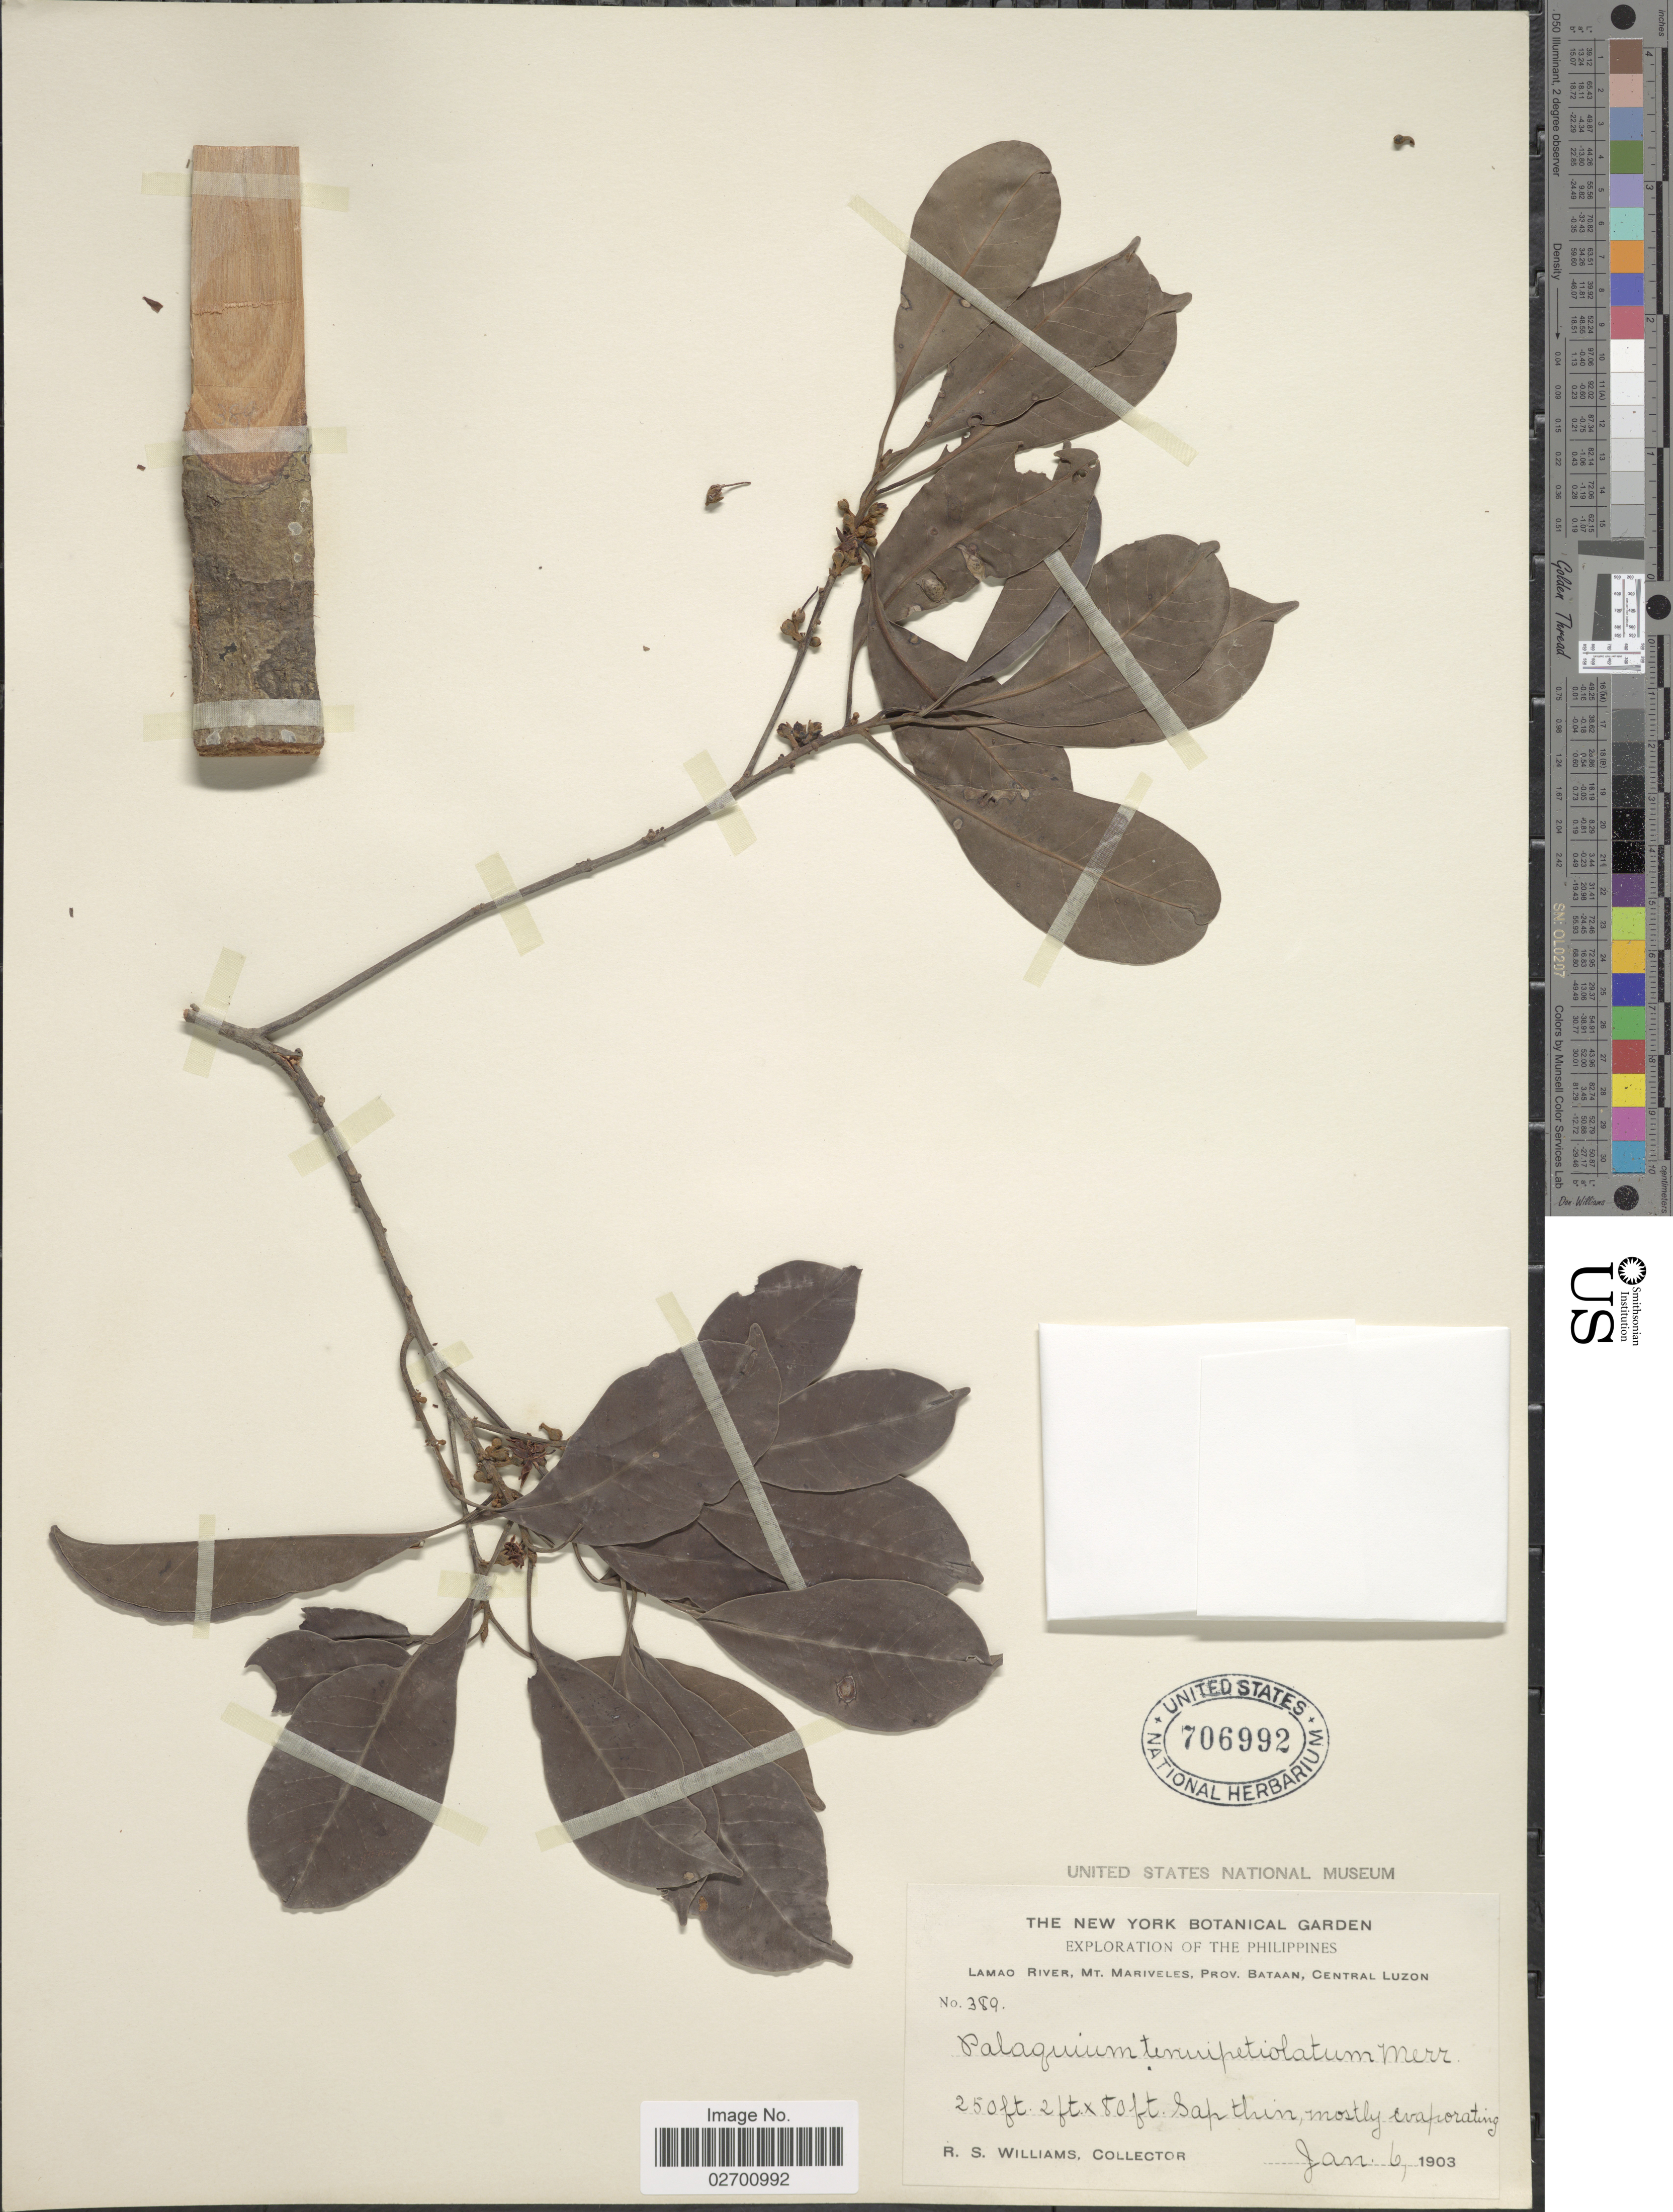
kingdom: Plantae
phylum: Tracheophyta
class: Magnoliopsida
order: Ericales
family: Sapotaceae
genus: Palaquium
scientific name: Palaquium tenuipetiolatum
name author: Merr.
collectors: R. S. Williams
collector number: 389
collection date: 1903-01-06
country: Philippines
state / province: Central Luzon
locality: Lamao River, Mt. Mariveles, Prov. Bataan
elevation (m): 76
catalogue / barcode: US 706992